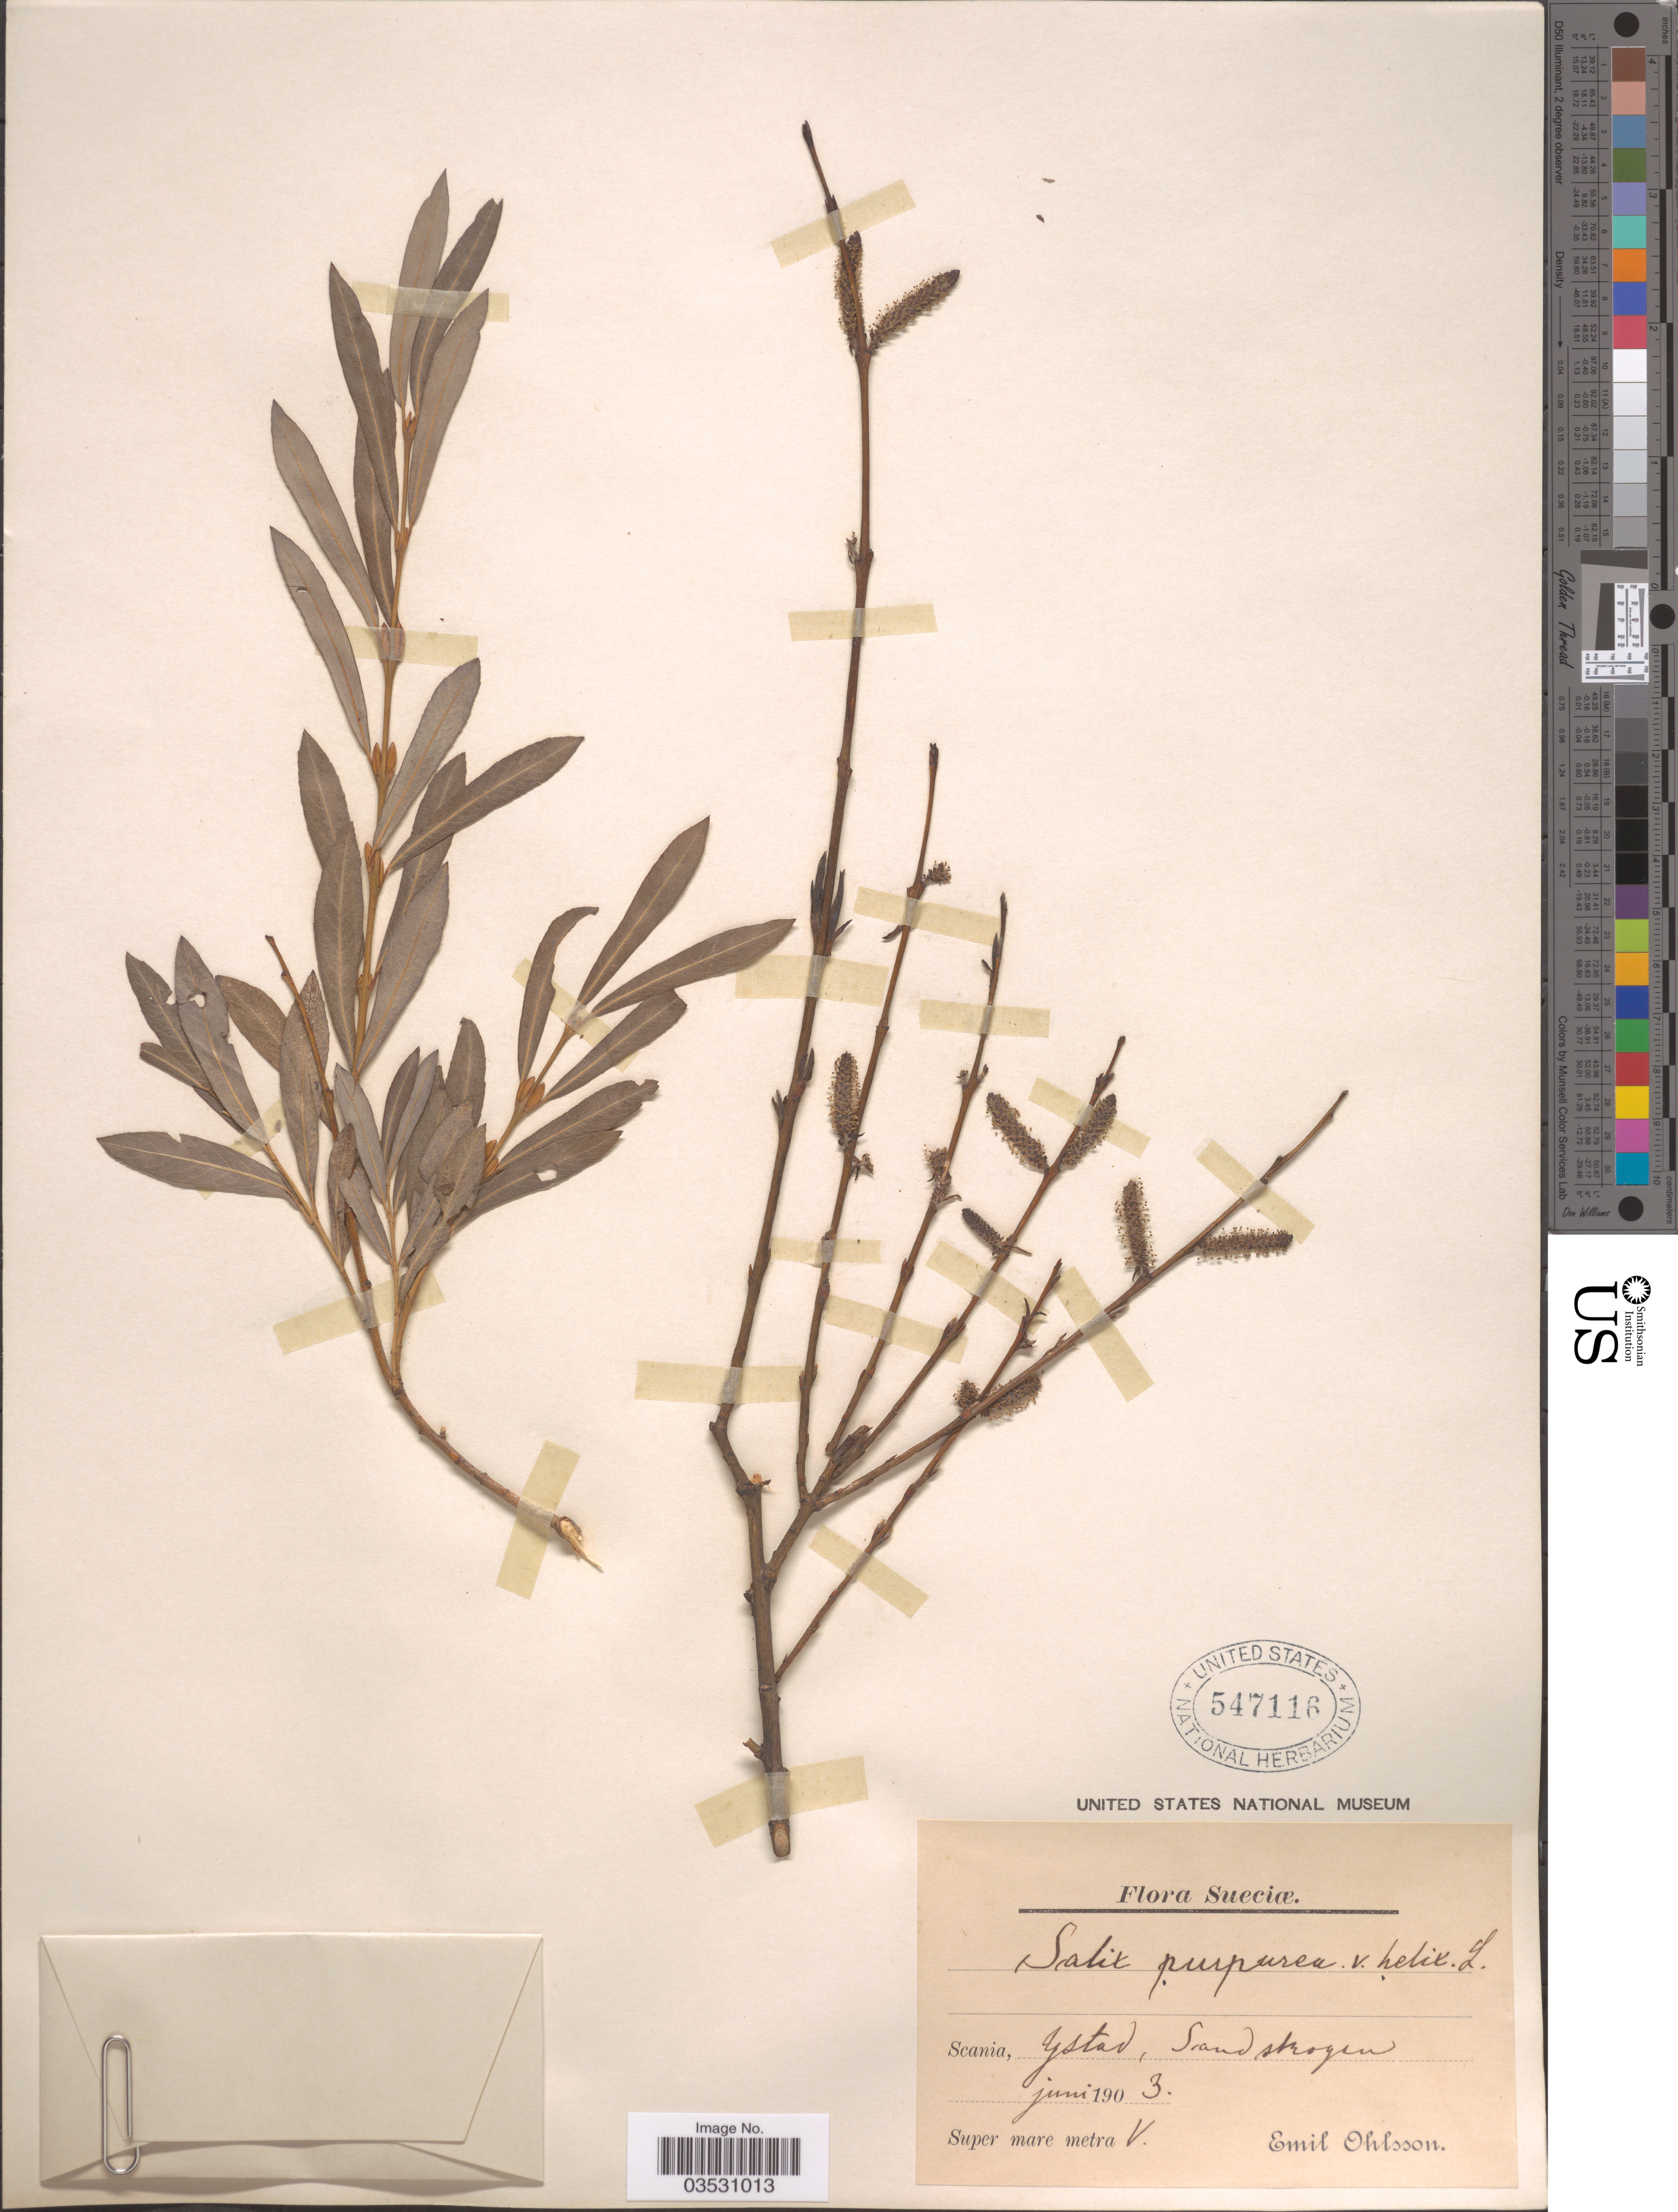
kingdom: Plantae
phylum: Tracheophyta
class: Magnoliopsida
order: Malpighiales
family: Salicaceae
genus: Salix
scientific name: Salix purpurea var. helix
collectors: E. Ohlsson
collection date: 1903-06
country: Sweden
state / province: Skåne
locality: Sueciæ, Scania, Ystad, Sandskogen.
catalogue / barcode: US 547116